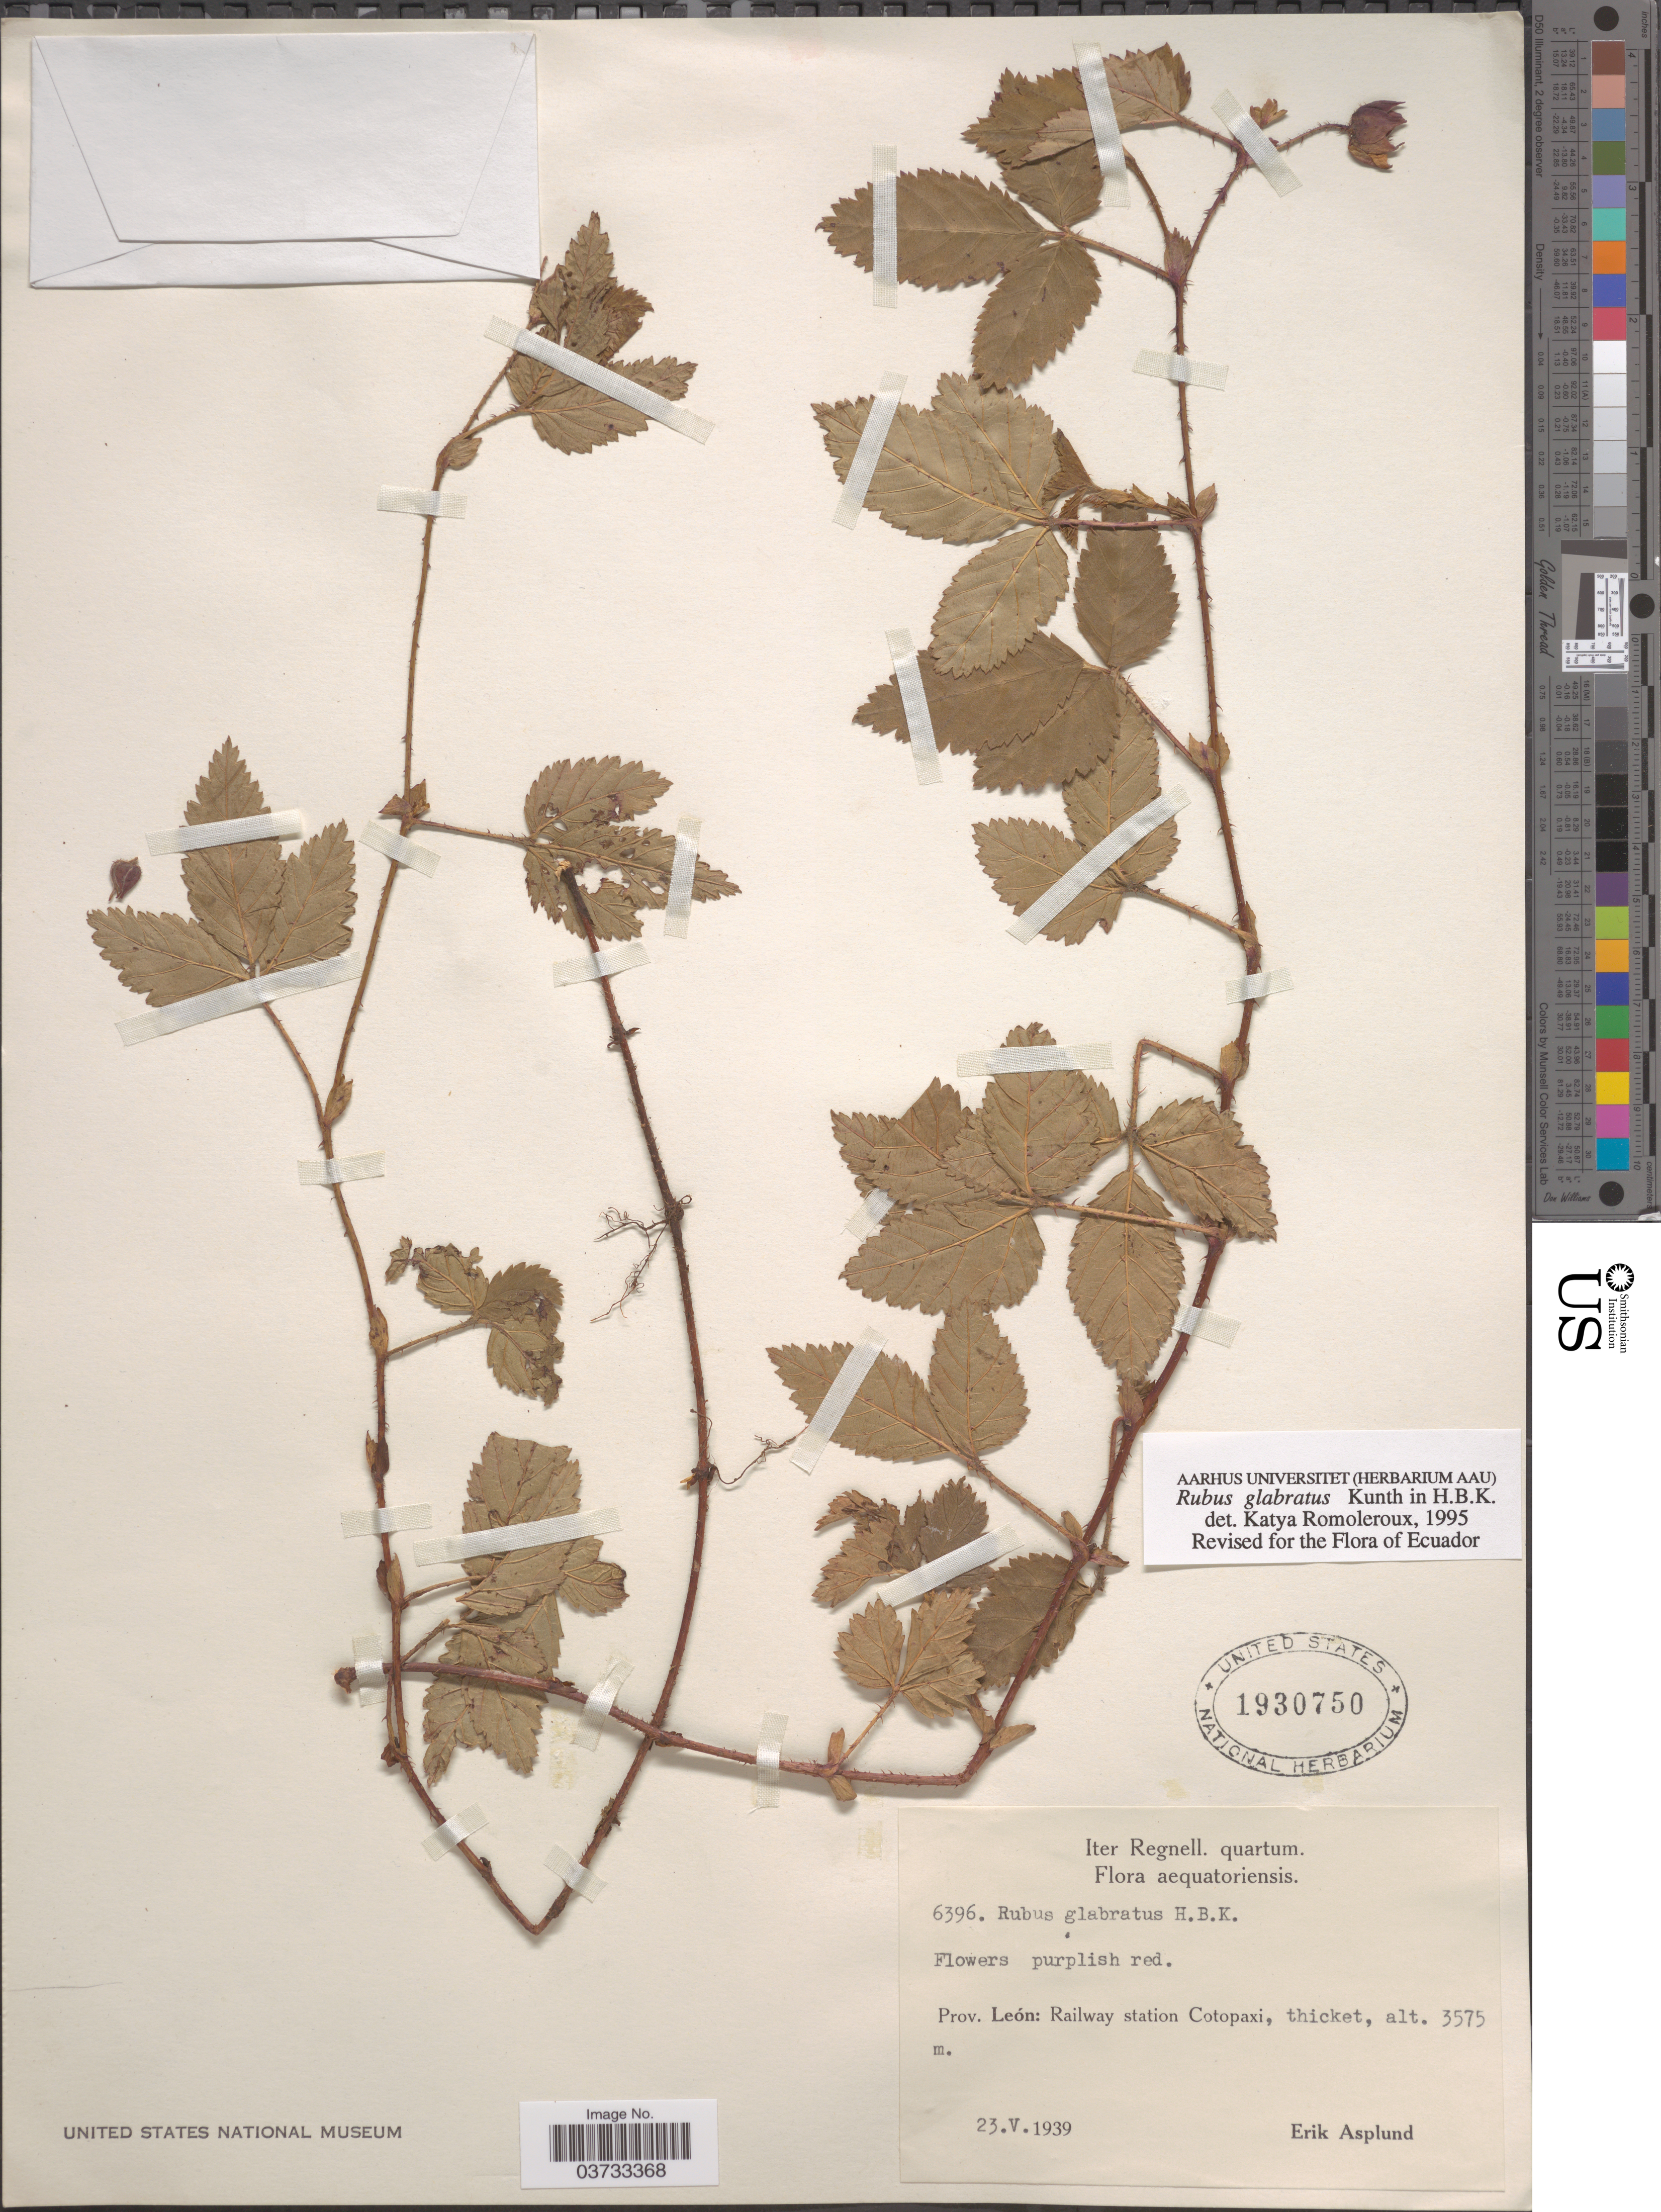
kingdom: Plantae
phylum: Tracheophyta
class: Magnoliopsida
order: Rosales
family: Rosaceae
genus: Rubus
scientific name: Rubus glabratus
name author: Kunth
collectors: E. Asplund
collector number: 6396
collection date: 1939-05-23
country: Ecuador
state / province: Cotopaxi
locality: Prov. León: Railway station Cotopaxi.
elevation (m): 3575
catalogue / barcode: US 1930750